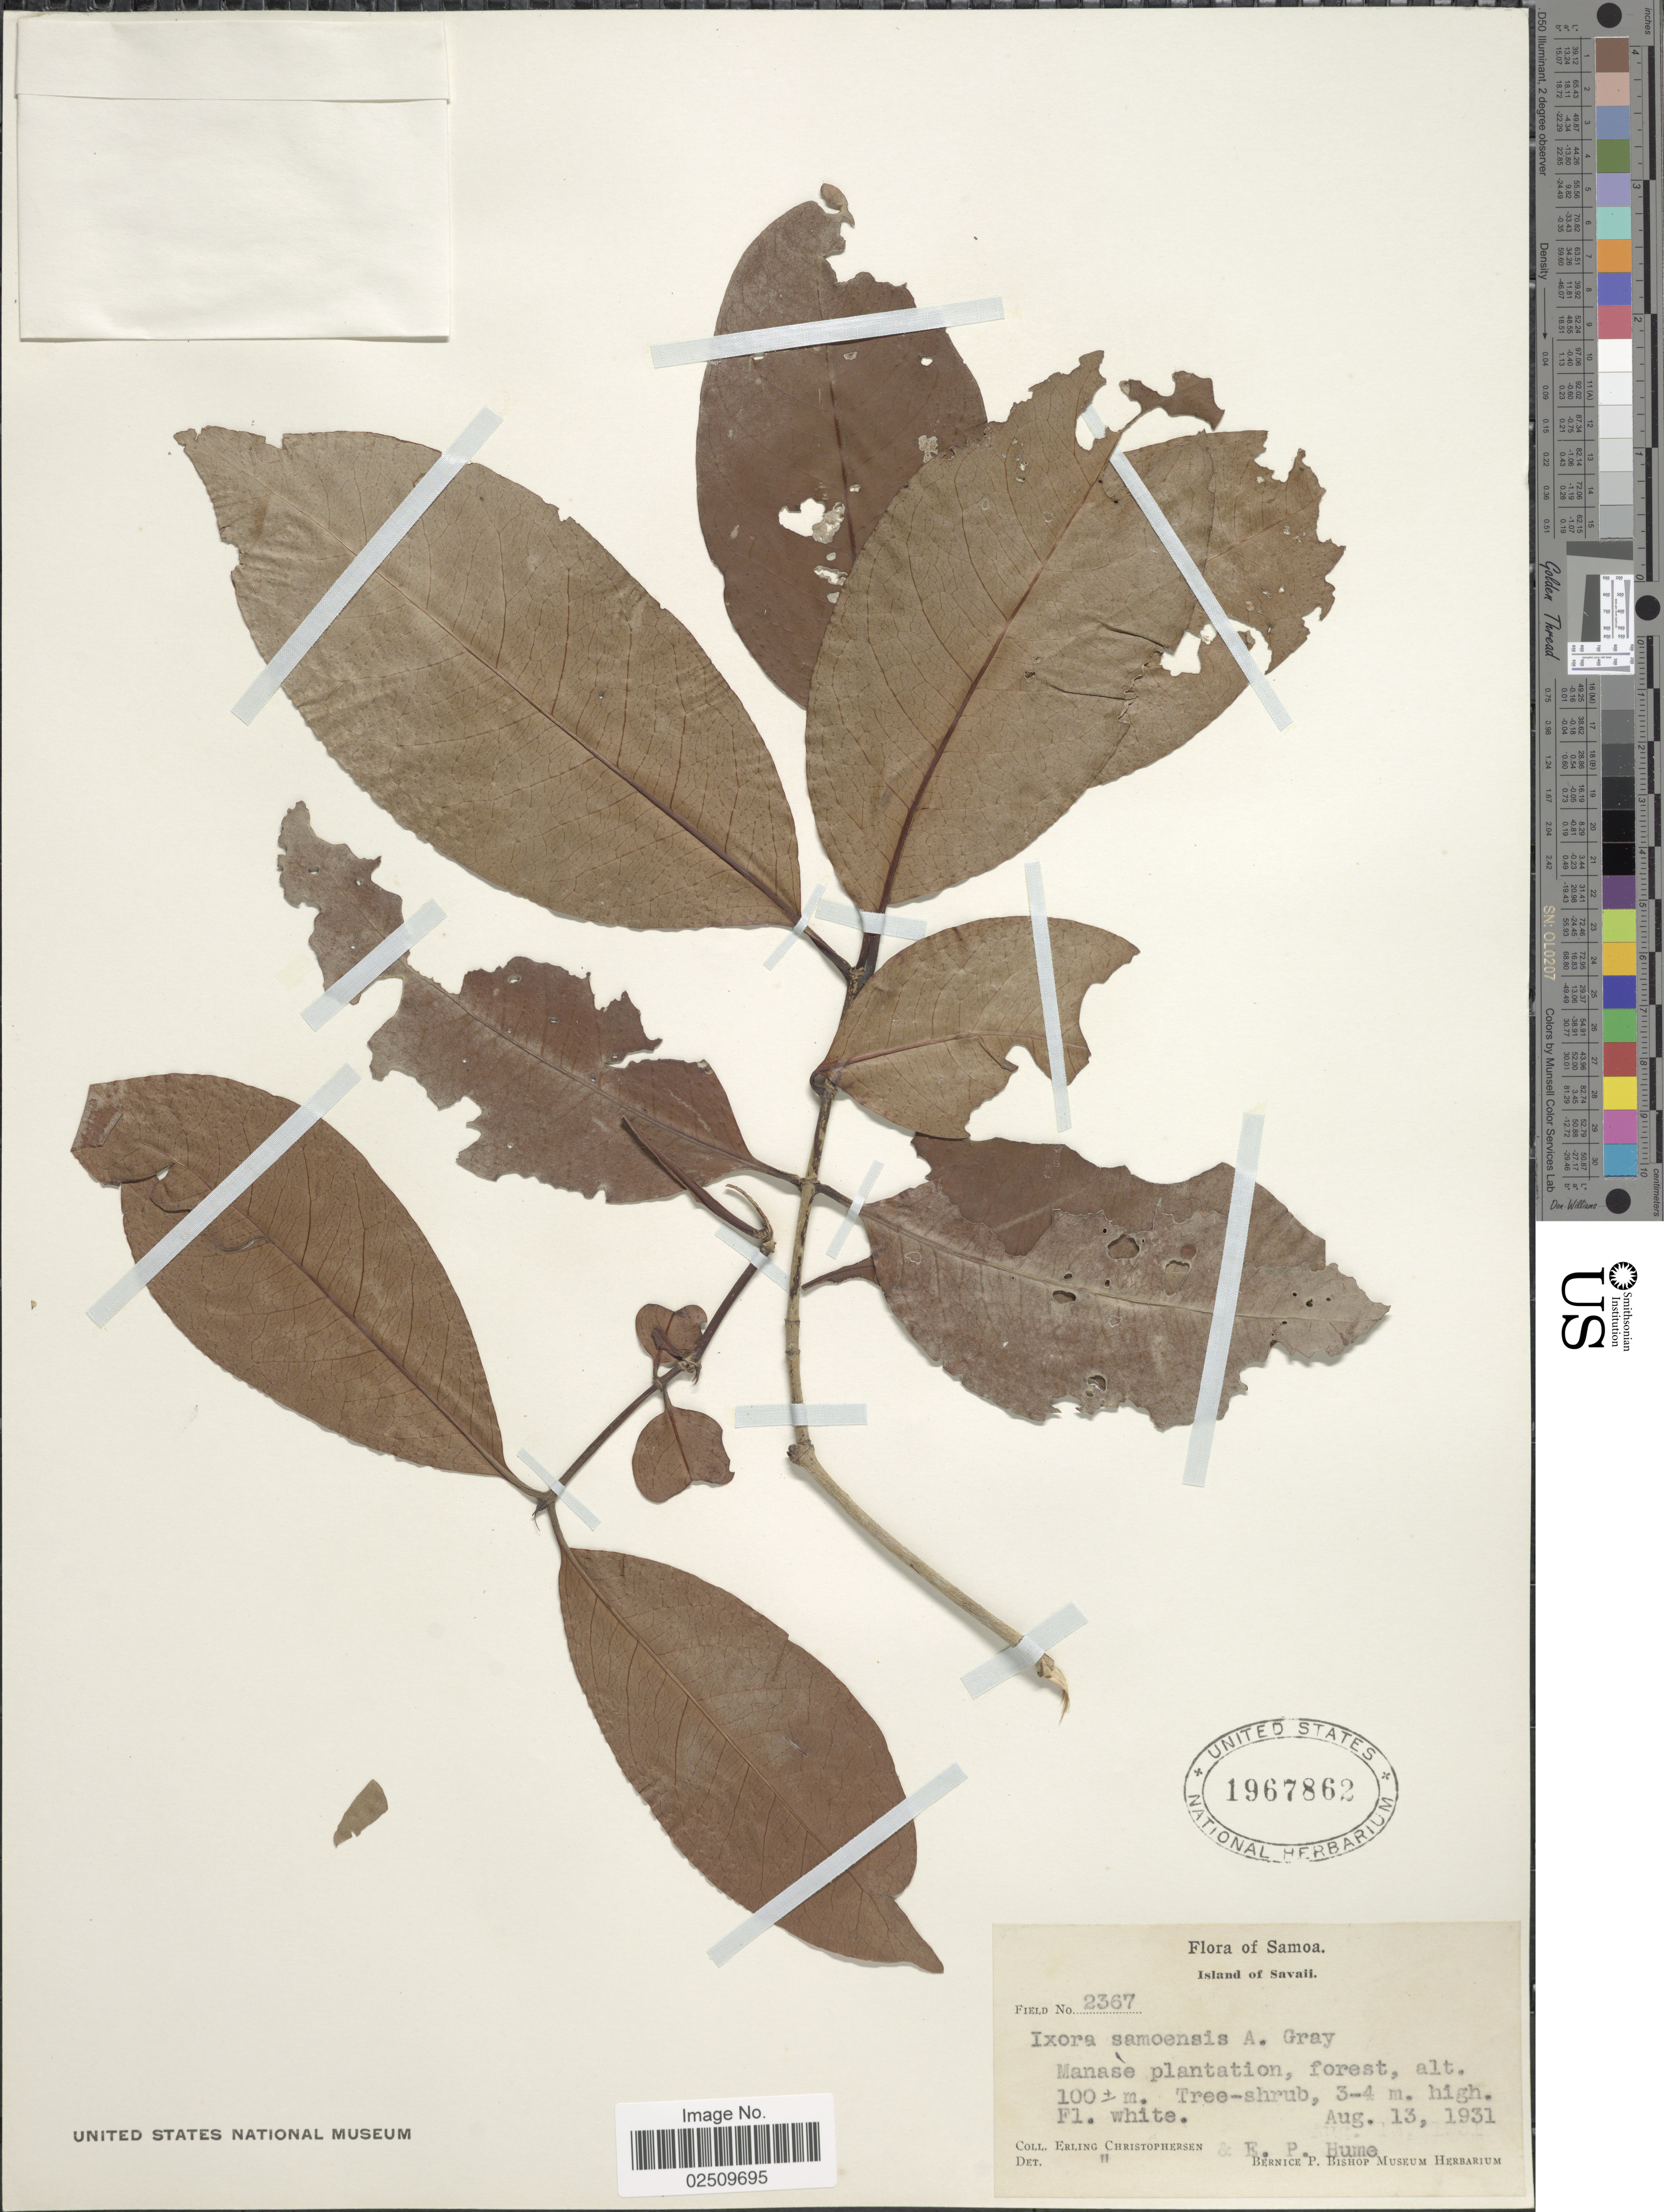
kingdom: Plantae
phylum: Tracheophyta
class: Magnoliopsida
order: Gentianales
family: Rubiaceae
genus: Ixora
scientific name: Ixora samoensis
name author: A. Gray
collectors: E. Christophersen & E. P. Hume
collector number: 2367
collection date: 1931-08-13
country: Samoa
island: Savai'i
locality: Samoa, Island of Savaii, Manase plantation, forest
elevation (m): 100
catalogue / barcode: US 1967862